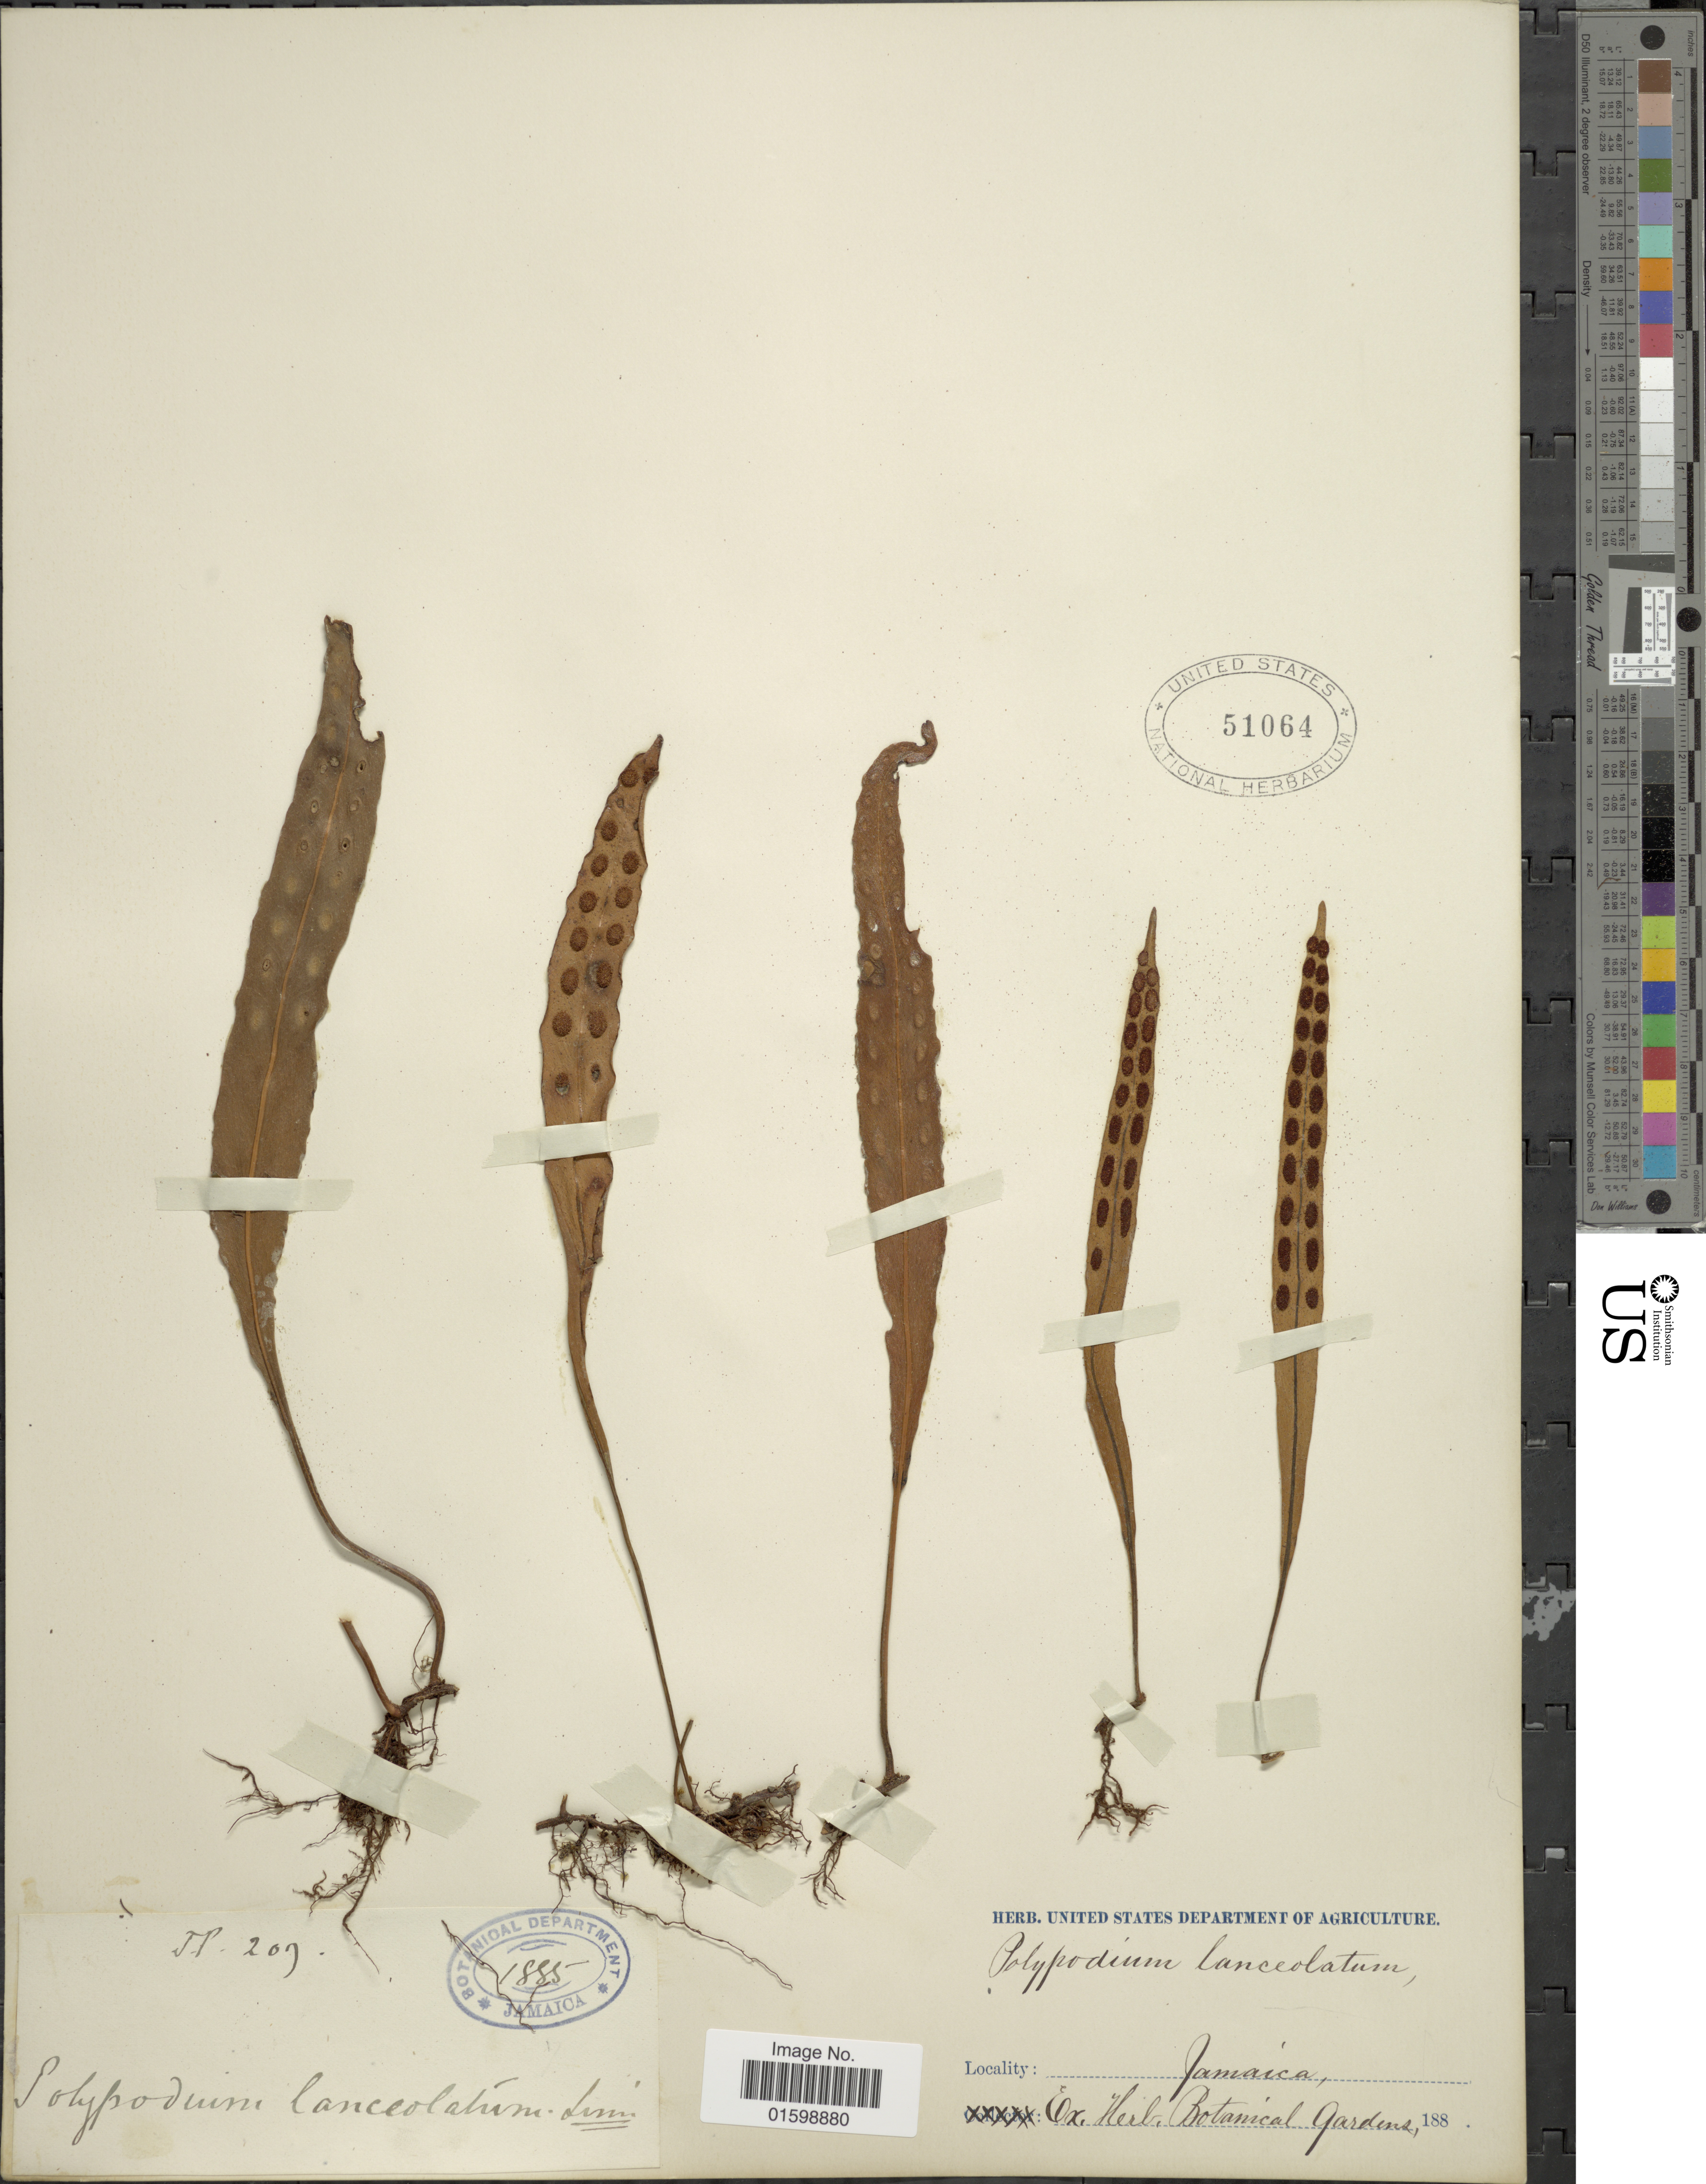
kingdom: Plantae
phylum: Tracheophyta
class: Polypodiopsida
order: Polypodiales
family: Polypodiaceae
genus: Pleopeltis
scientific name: Pleopeltis marginata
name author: A.R. Sm. & Tejero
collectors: T. P.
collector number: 209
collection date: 1885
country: Jamaica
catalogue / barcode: US 51064